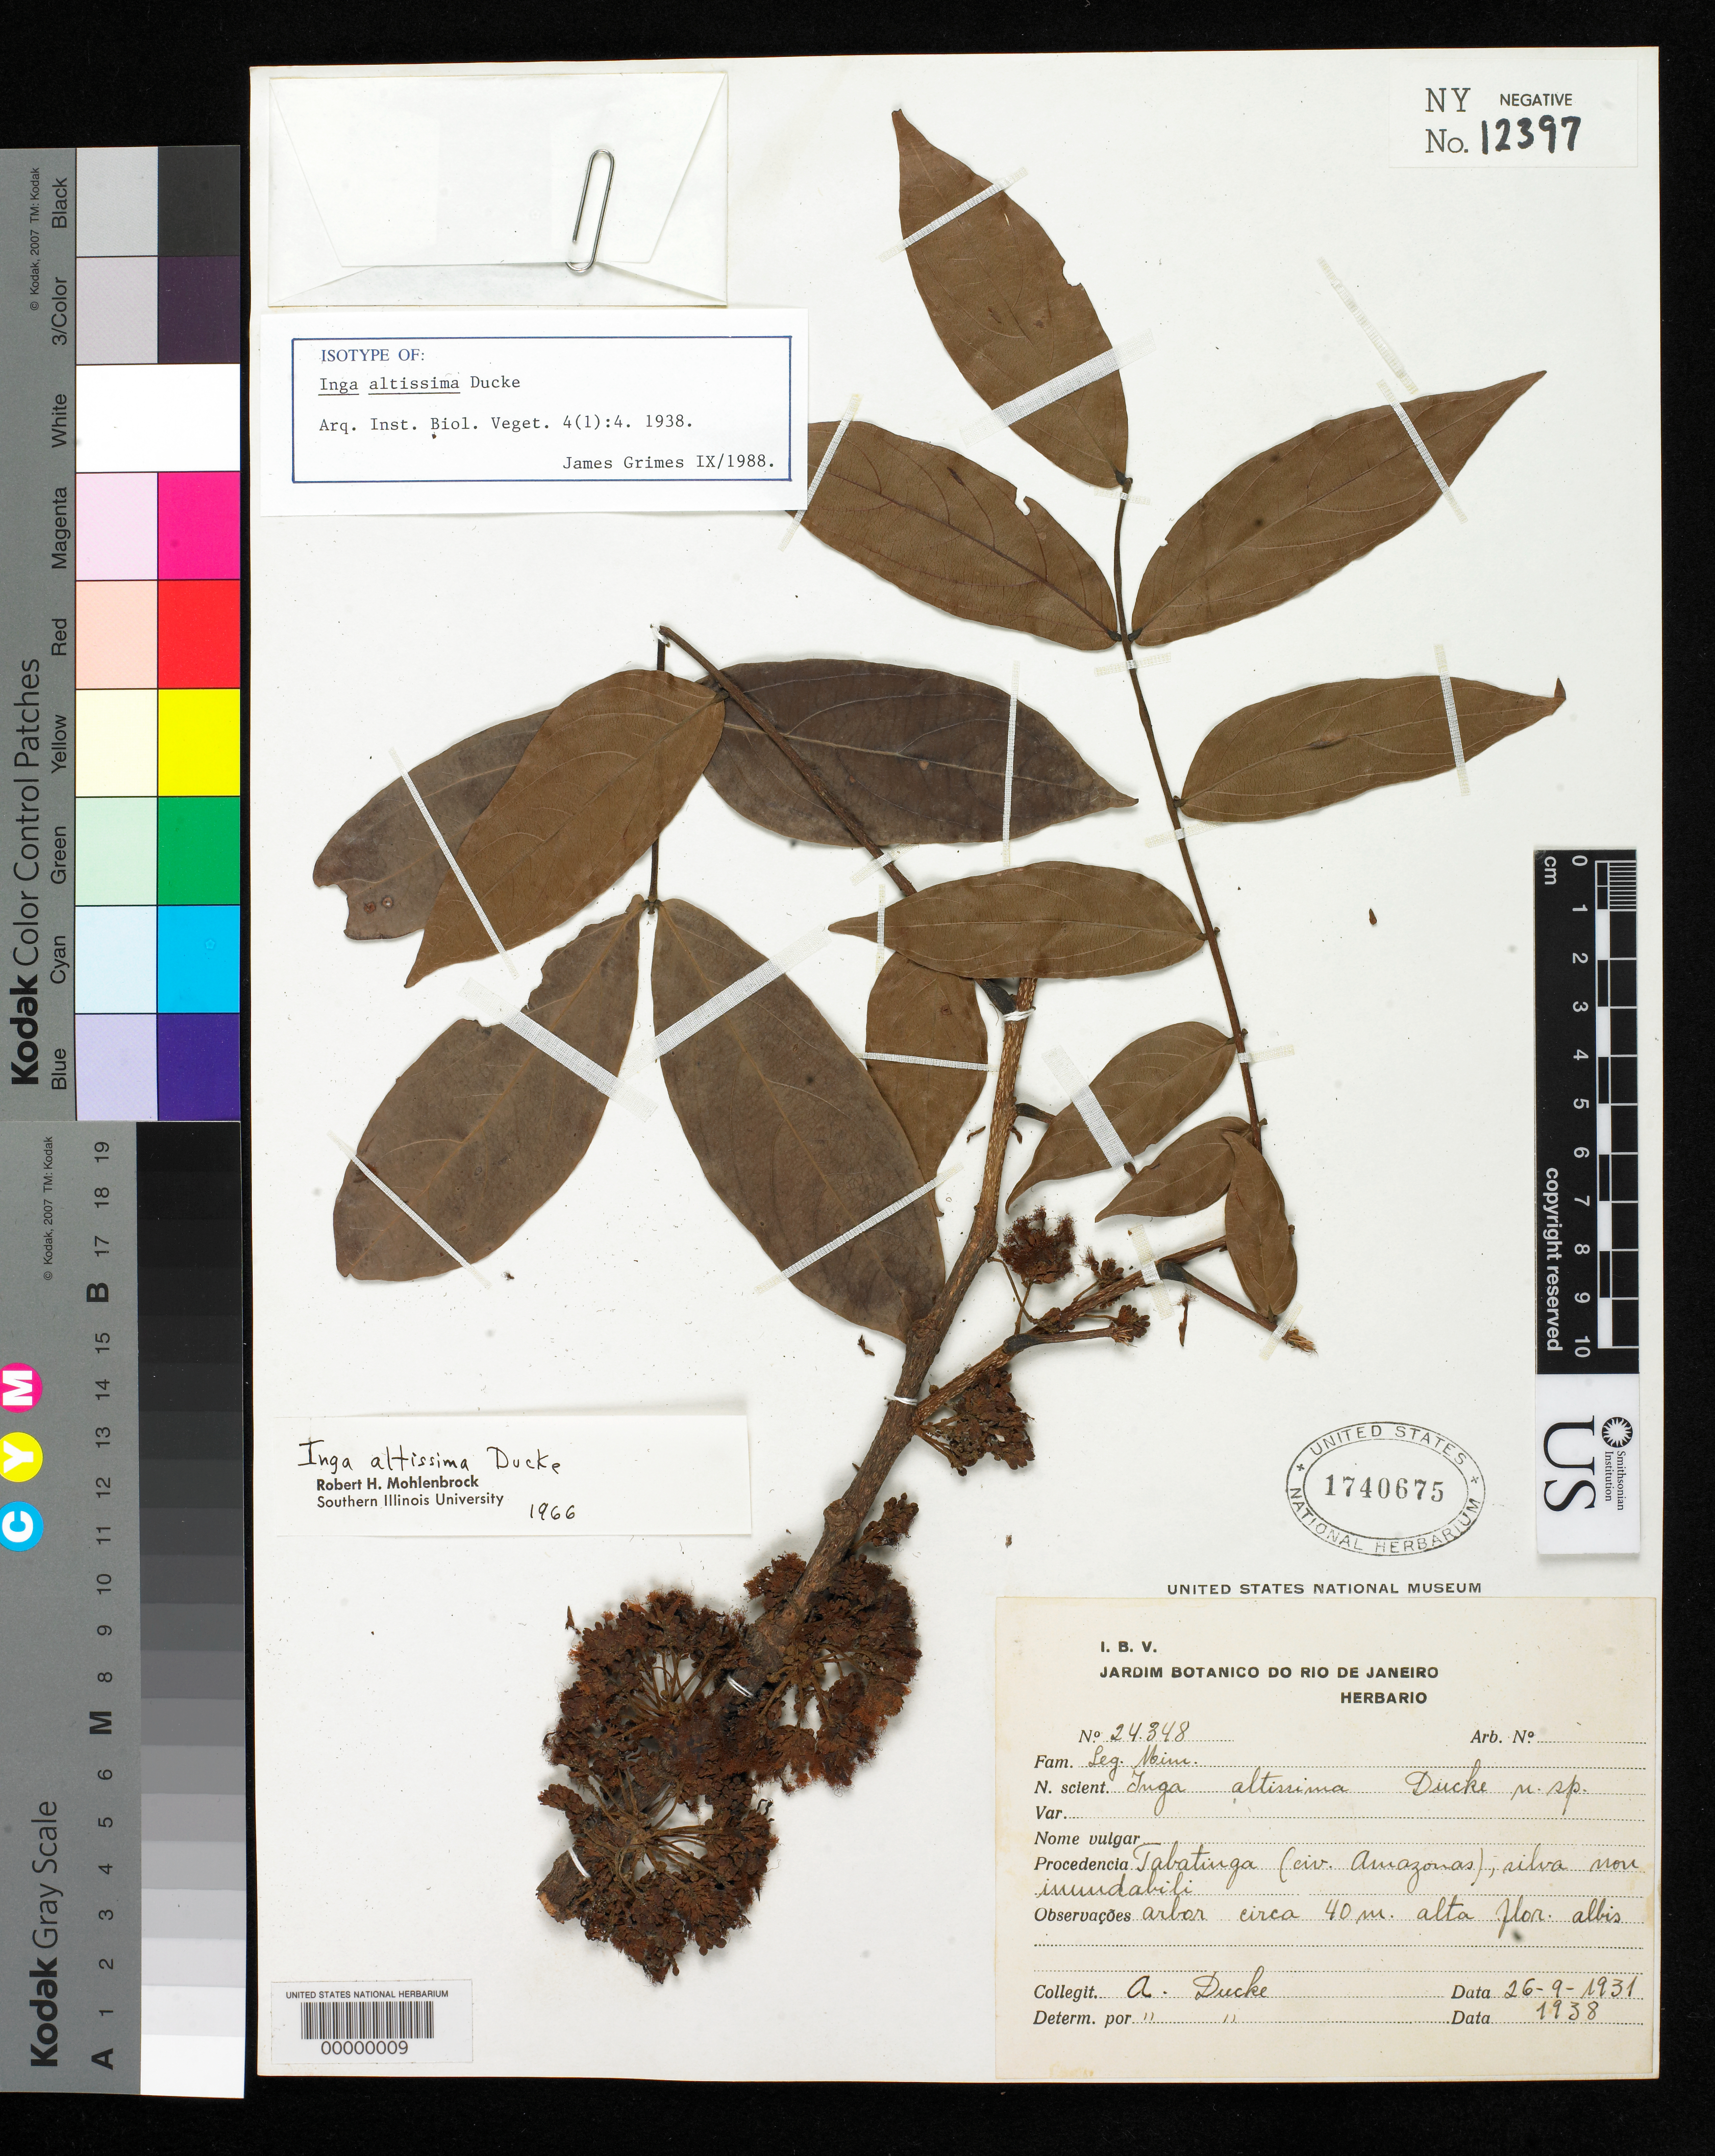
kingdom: Plantae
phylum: Tracheophyta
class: Magnoliopsida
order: Fabales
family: Fabaceae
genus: Inga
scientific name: Inga altissima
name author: Ducke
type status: Isotype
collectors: A. Ducke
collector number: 24348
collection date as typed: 26 Sep 1931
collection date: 1931-09-26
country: Brazil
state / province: Amazonas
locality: Tabatinga.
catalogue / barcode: US 1740675